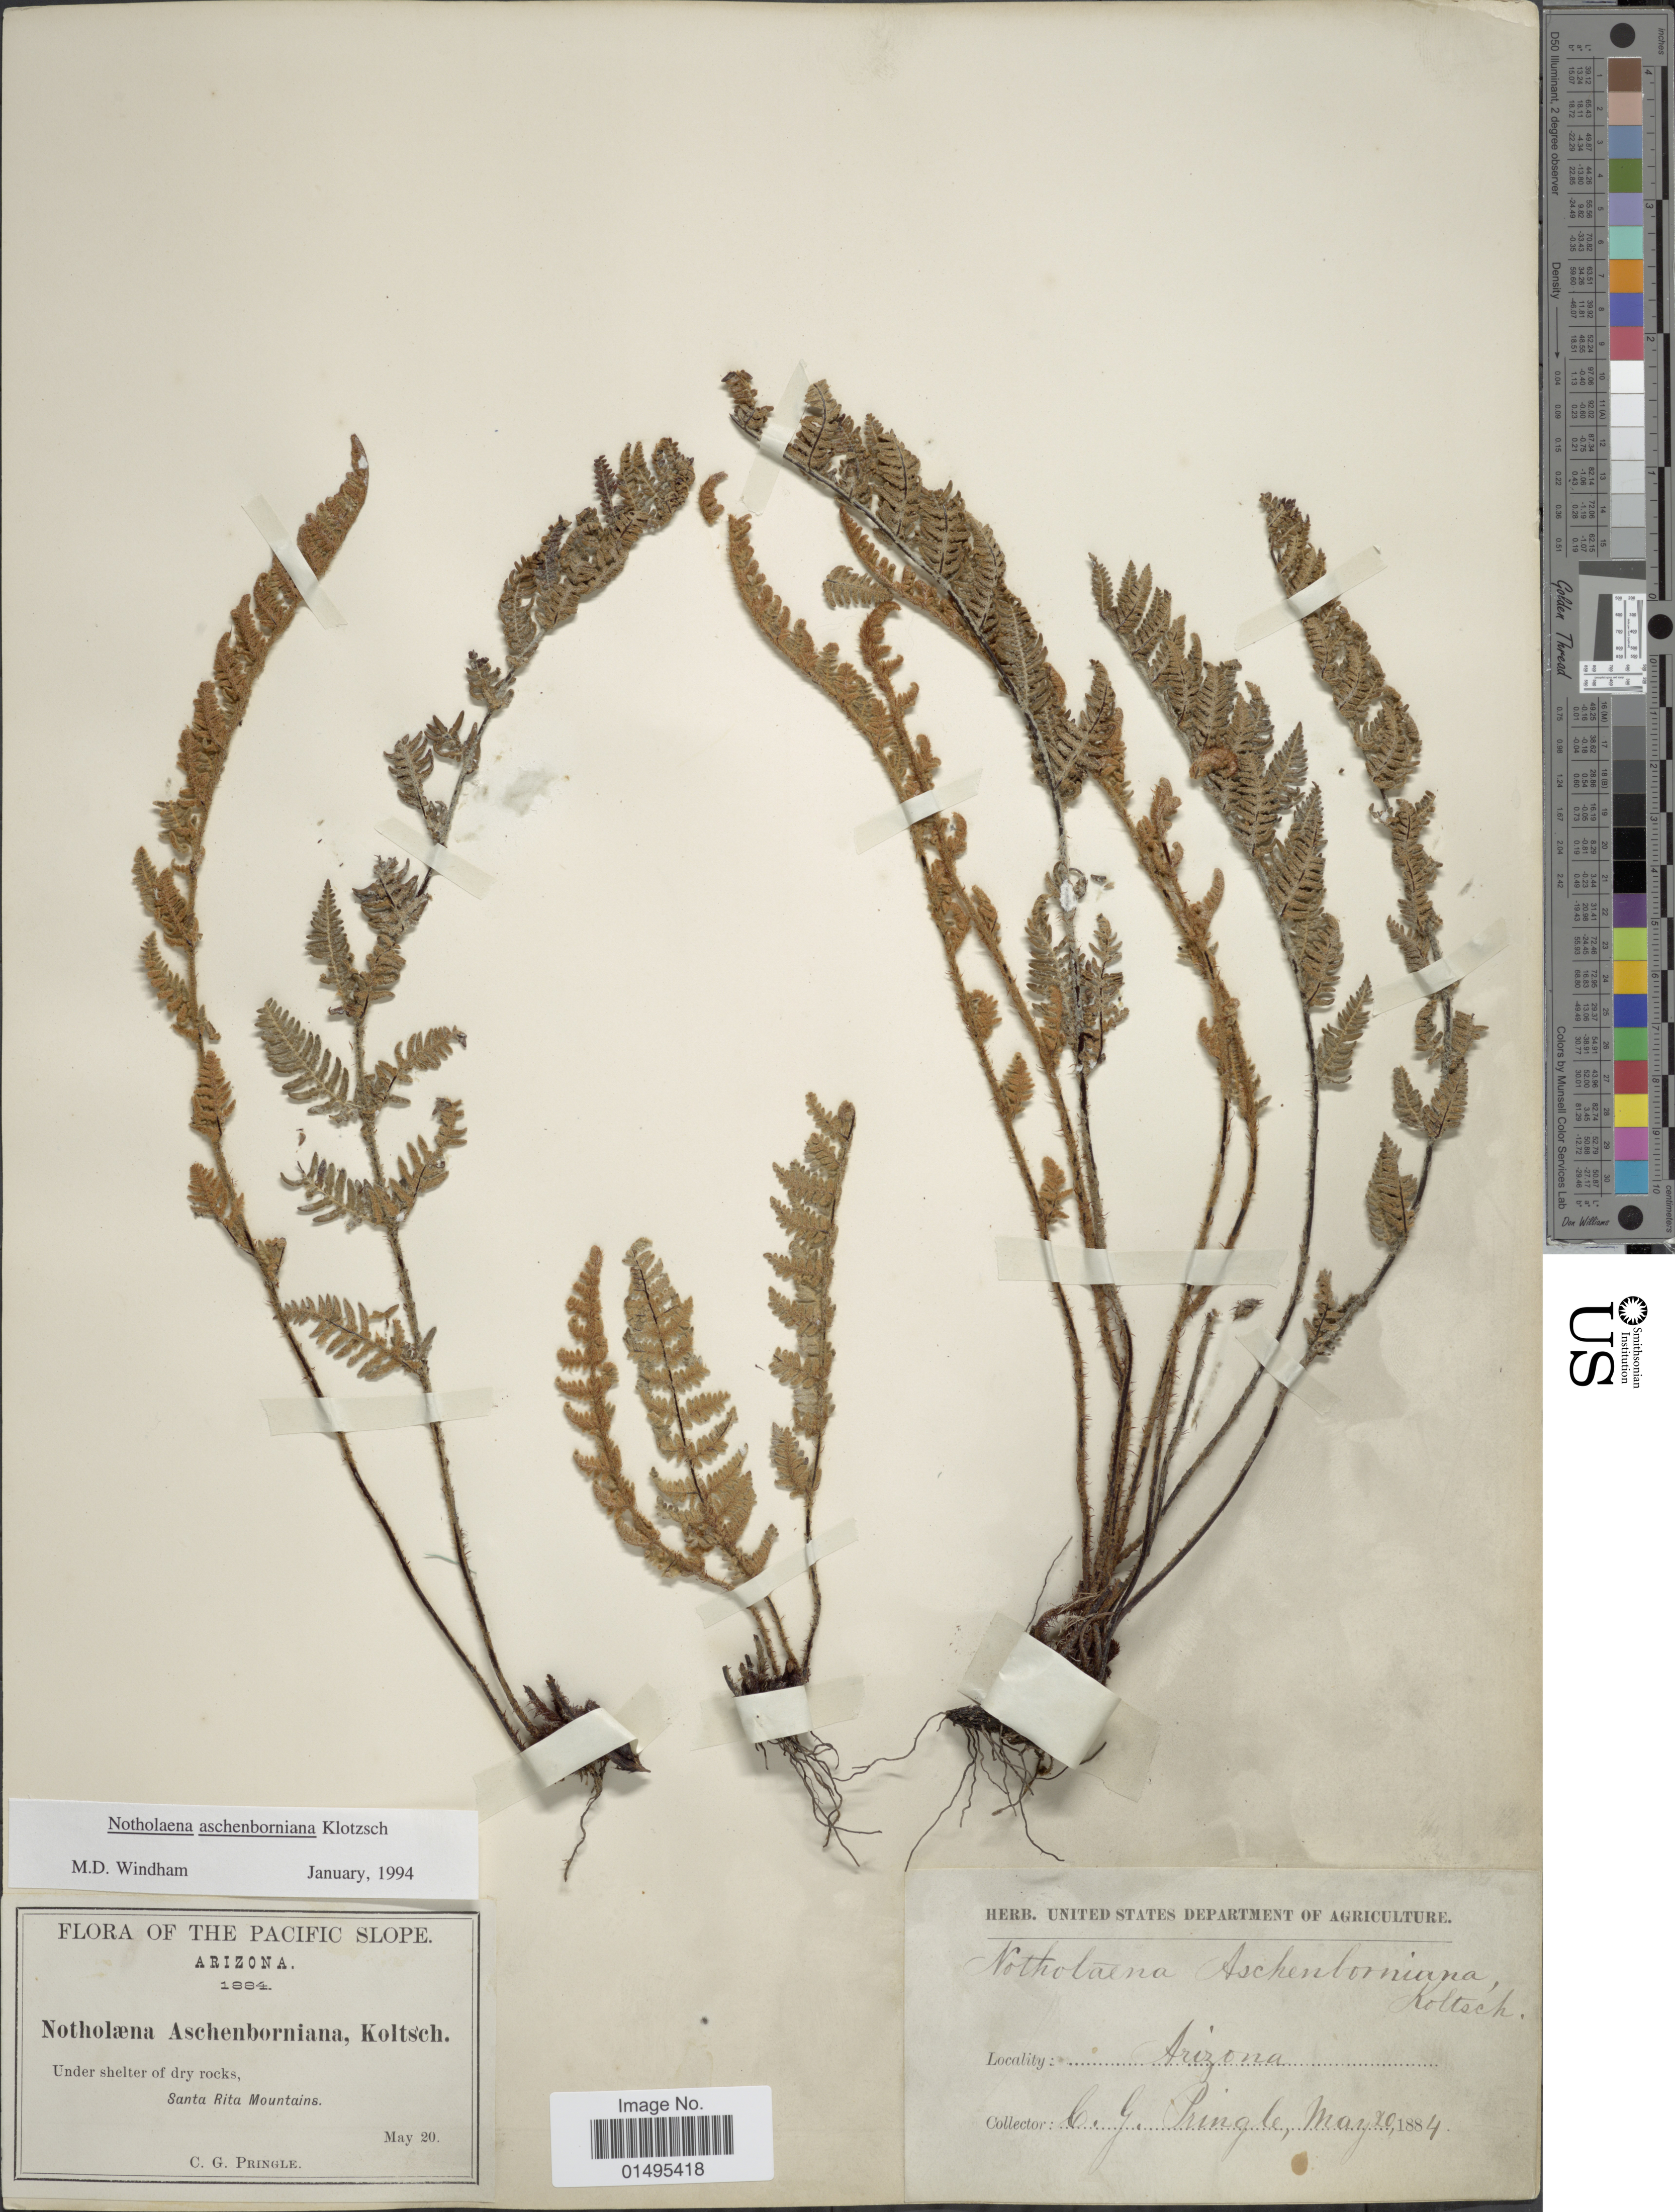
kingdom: Plantae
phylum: Tracheophyta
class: Polypodiopsida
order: Polypodiales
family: Pteridaceae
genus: Notholaena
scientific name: Notholaena aschenborniana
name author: Klotzsch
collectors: C. G. Pringle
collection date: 1884-05-20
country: United States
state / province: Arizona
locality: Santa Rita Mountains, Pacific Slope